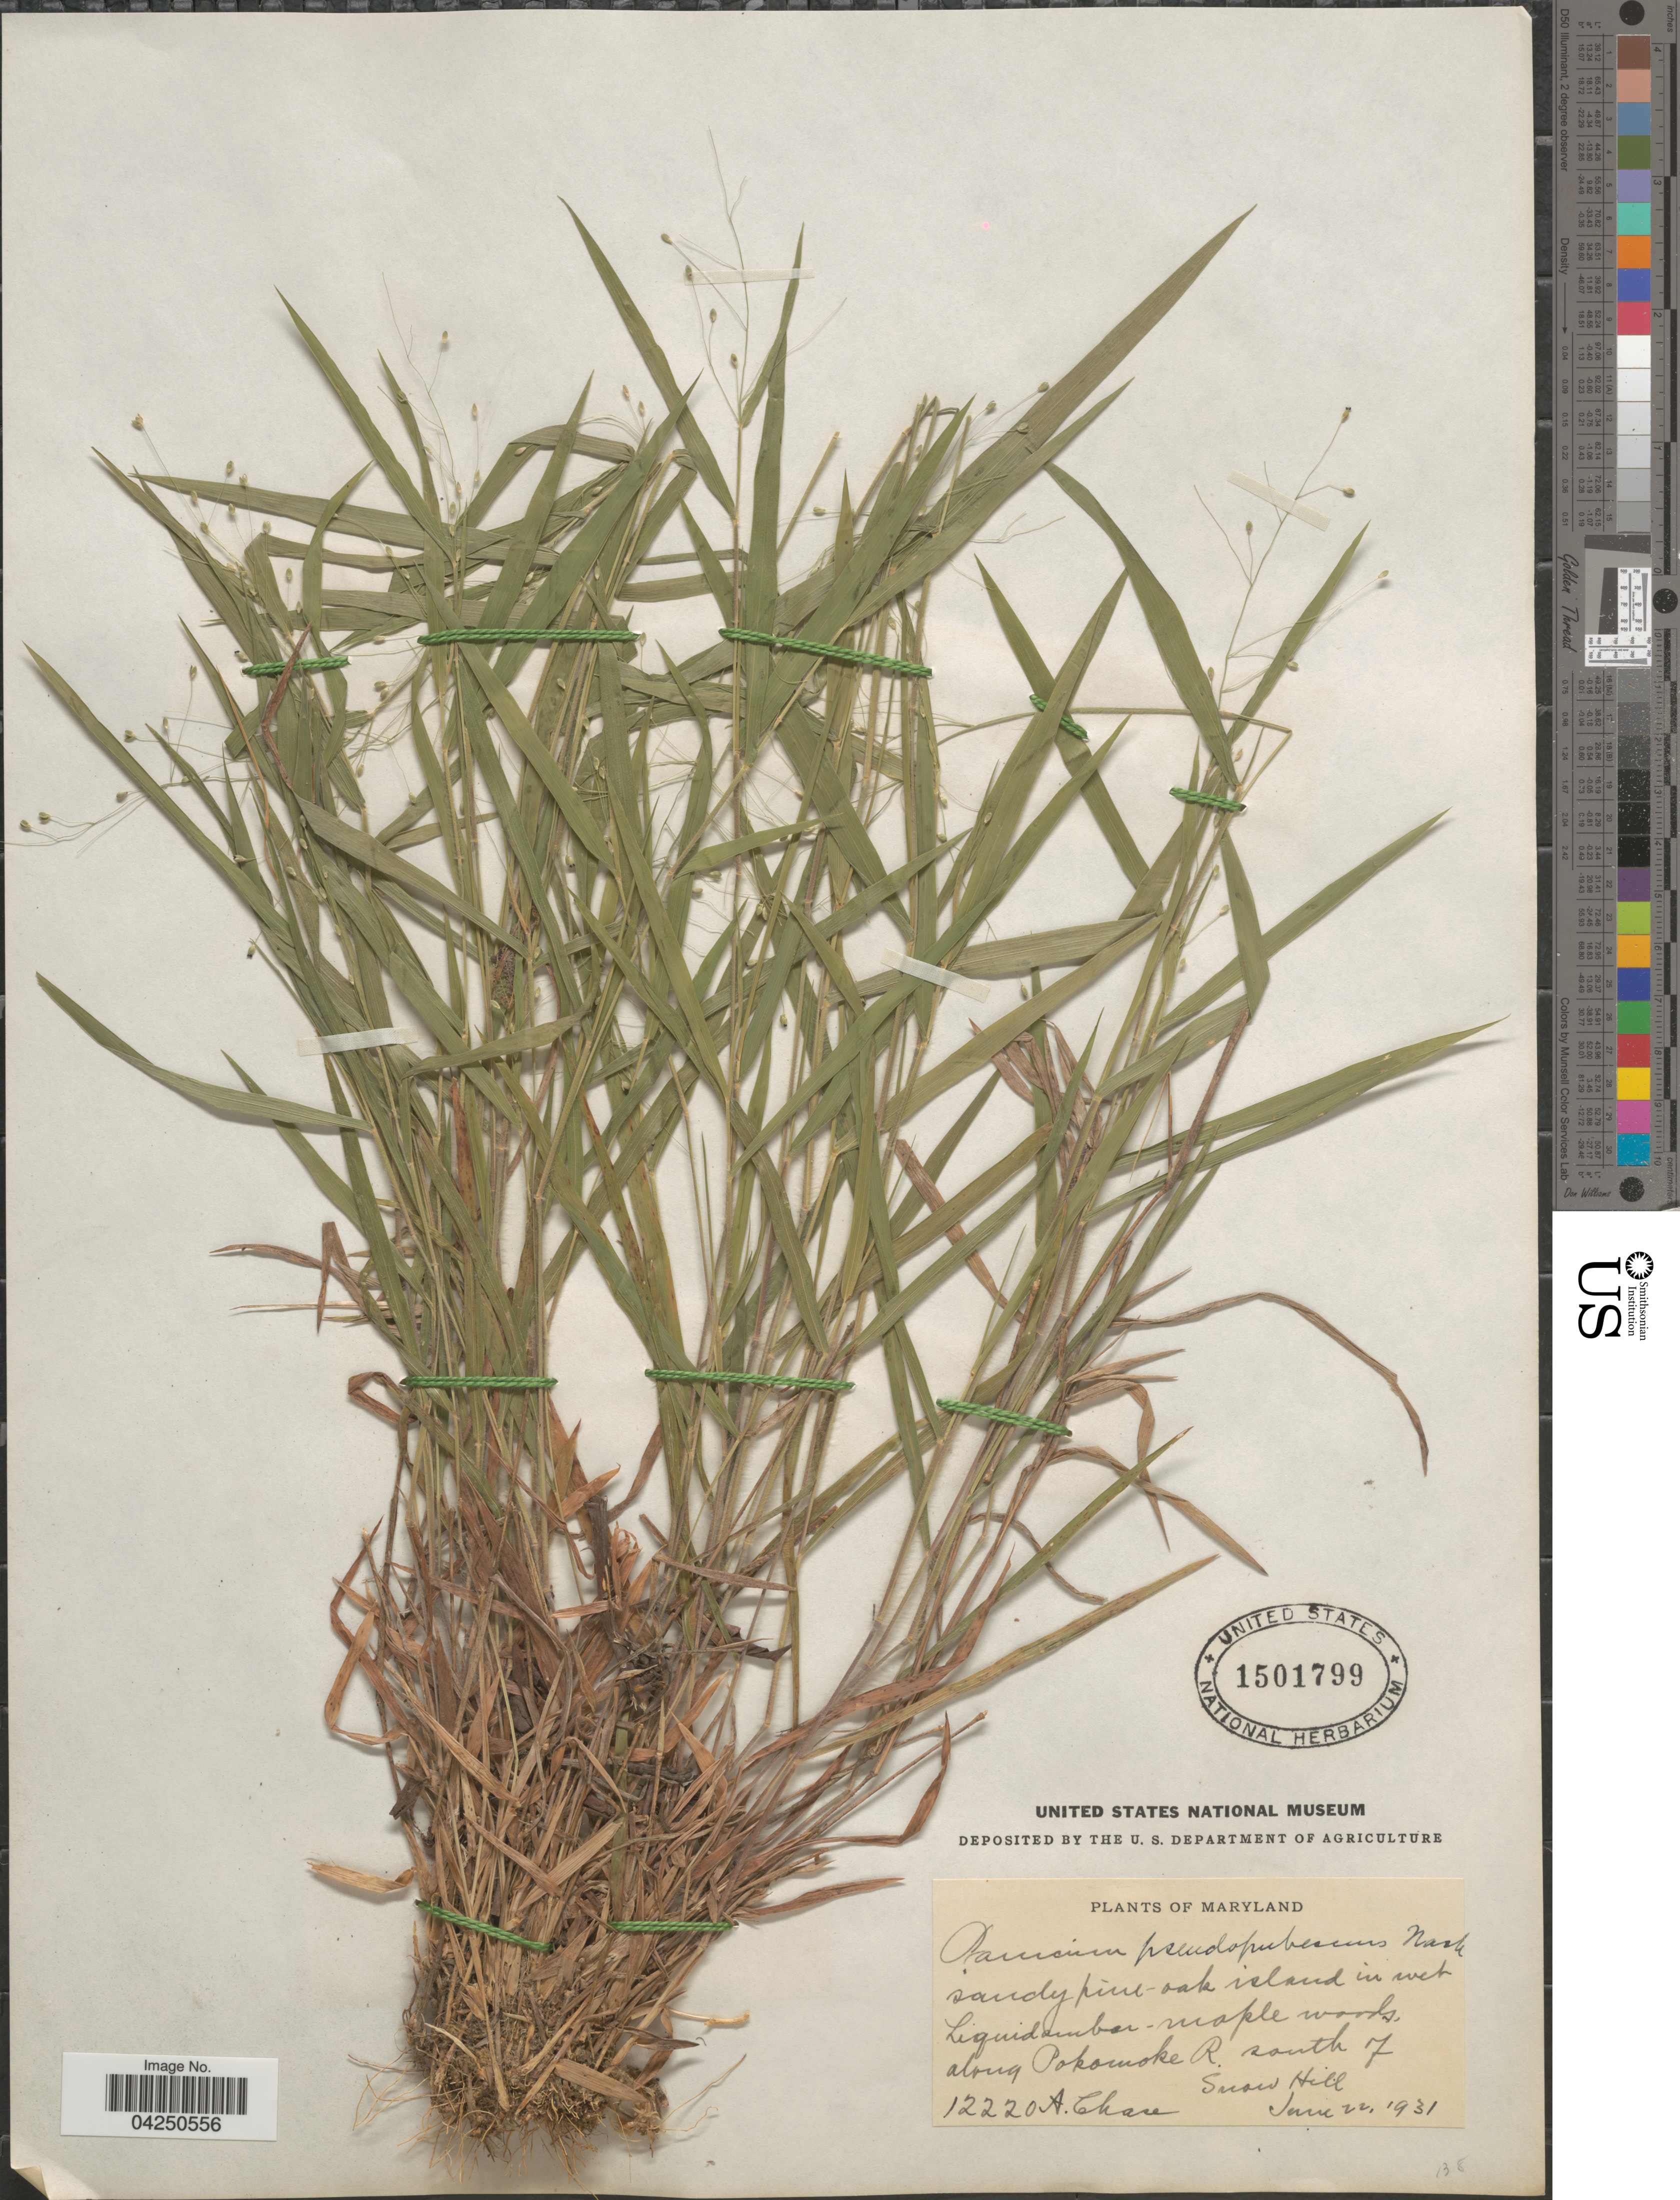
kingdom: Plantae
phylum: Tracheophyta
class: Liliopsida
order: Poales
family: Poaceae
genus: Dichanthelium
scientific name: Dichanthelium acuminatum var. acuminatum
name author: (Sw.) Gould & C.A. Clark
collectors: A. Chase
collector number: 12220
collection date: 1931-06-22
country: United States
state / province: Maryland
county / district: Worcester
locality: Sandy pine-oak island in wet Liquidamber-maple woods, along Pokomoke R. south of Snow Hill.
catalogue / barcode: US 1501799